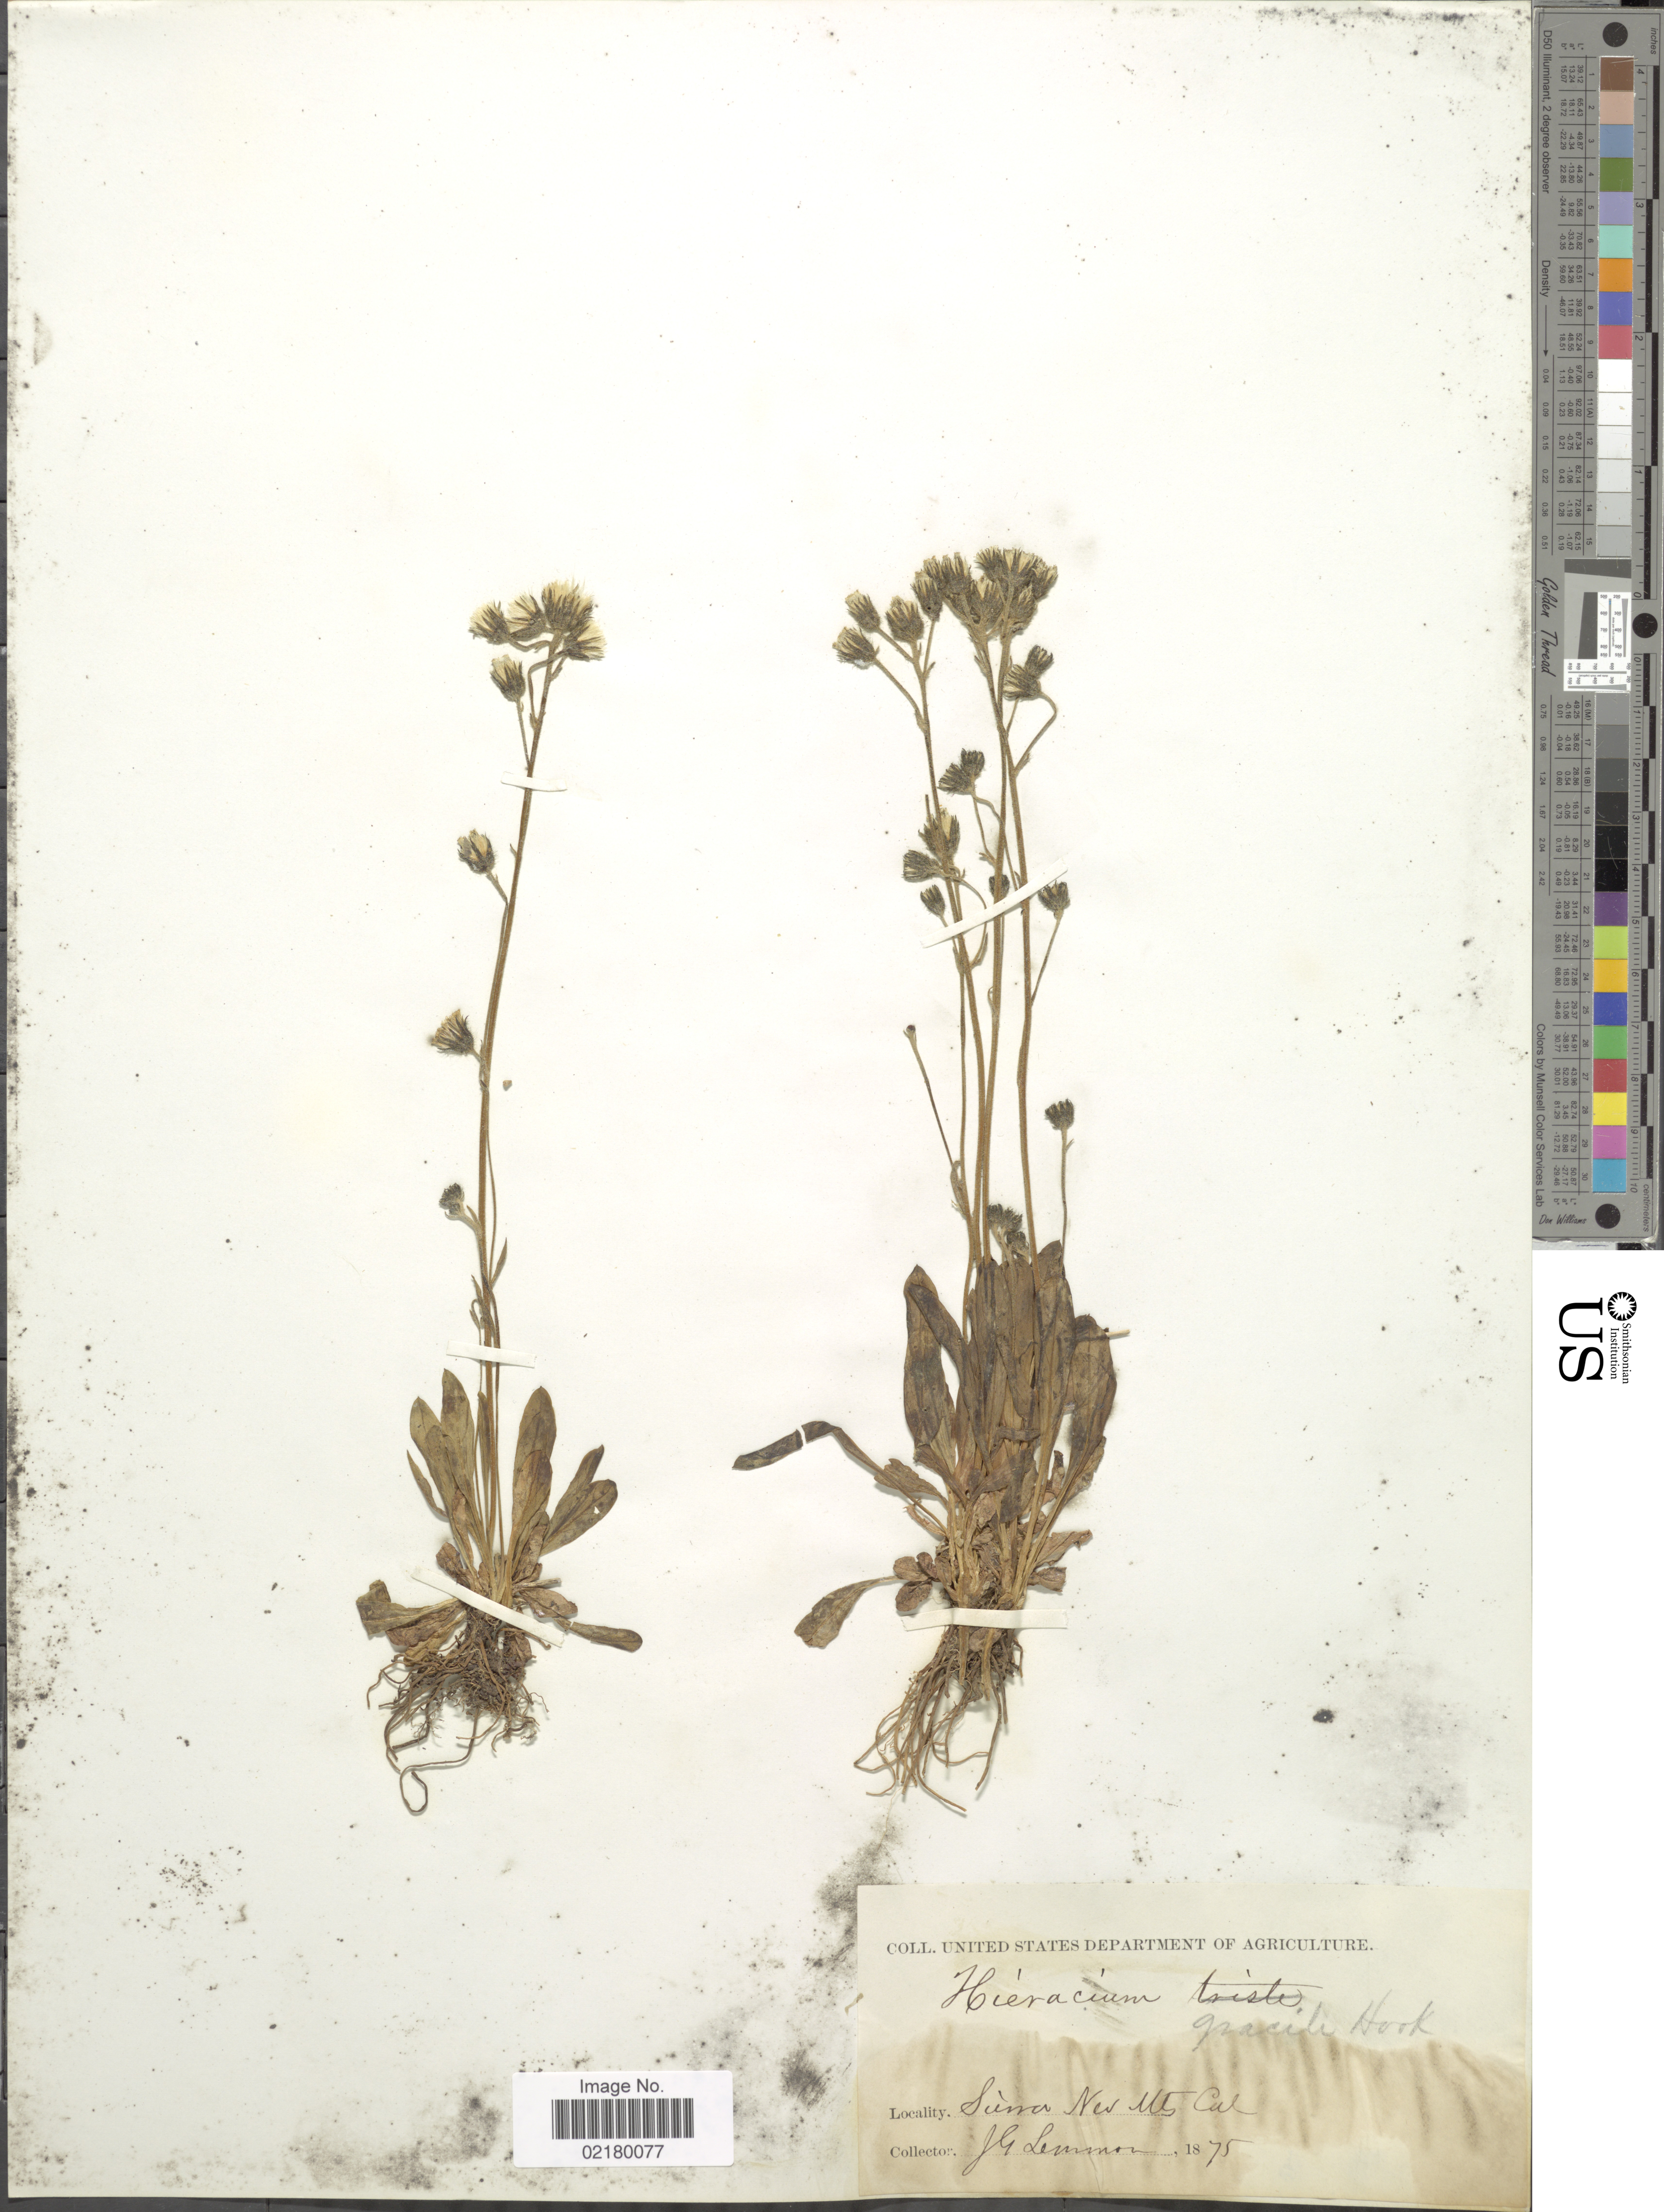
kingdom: Plantae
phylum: Tracheophyta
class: Magnoliopsida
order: Asterales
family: Asteraceae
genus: Hieracium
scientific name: Hieracium triste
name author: Willd. ex Spreng.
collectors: J. Lemmon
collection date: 1875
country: United States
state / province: California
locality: Sierra Nev Mts